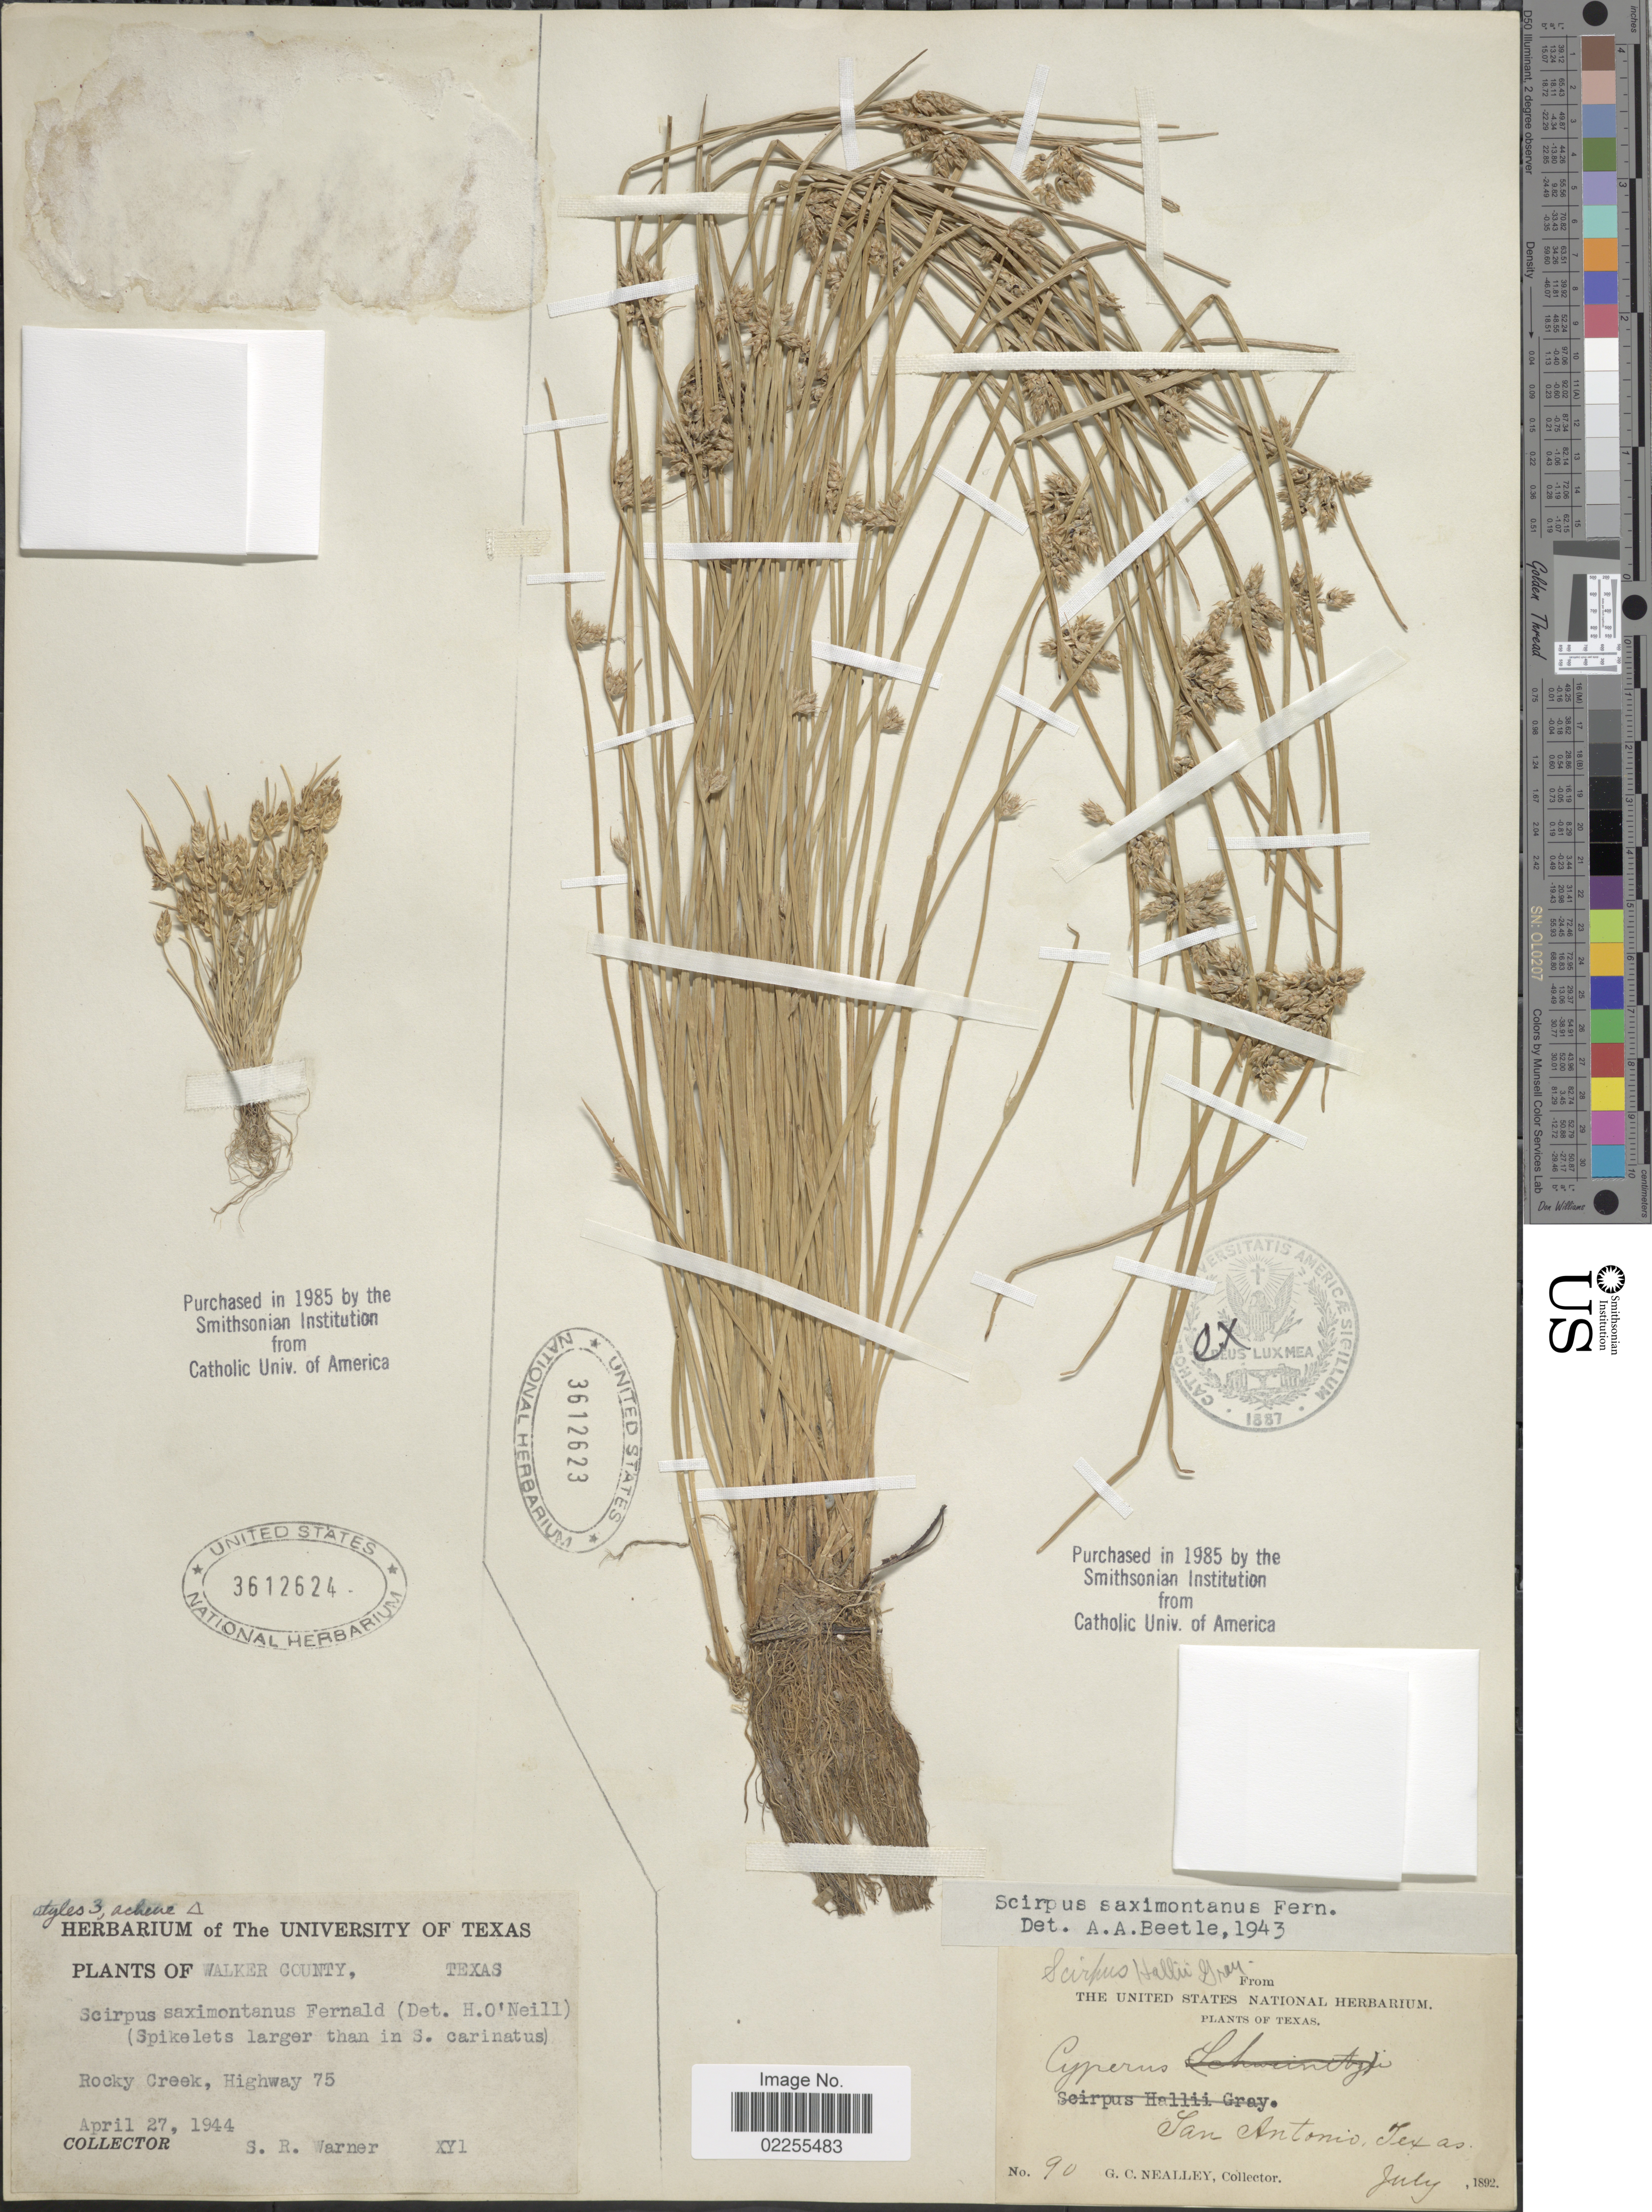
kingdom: Plantae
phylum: Tracheophyta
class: Liliopsida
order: Poales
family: Cyperaceae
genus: Schoenoplectus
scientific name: Schoenoplectus saximontanus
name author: (Fernald) J. Raynal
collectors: G. Neally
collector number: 90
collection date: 1892-07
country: United States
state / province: Texas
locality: San Antonio.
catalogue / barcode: US 3612623